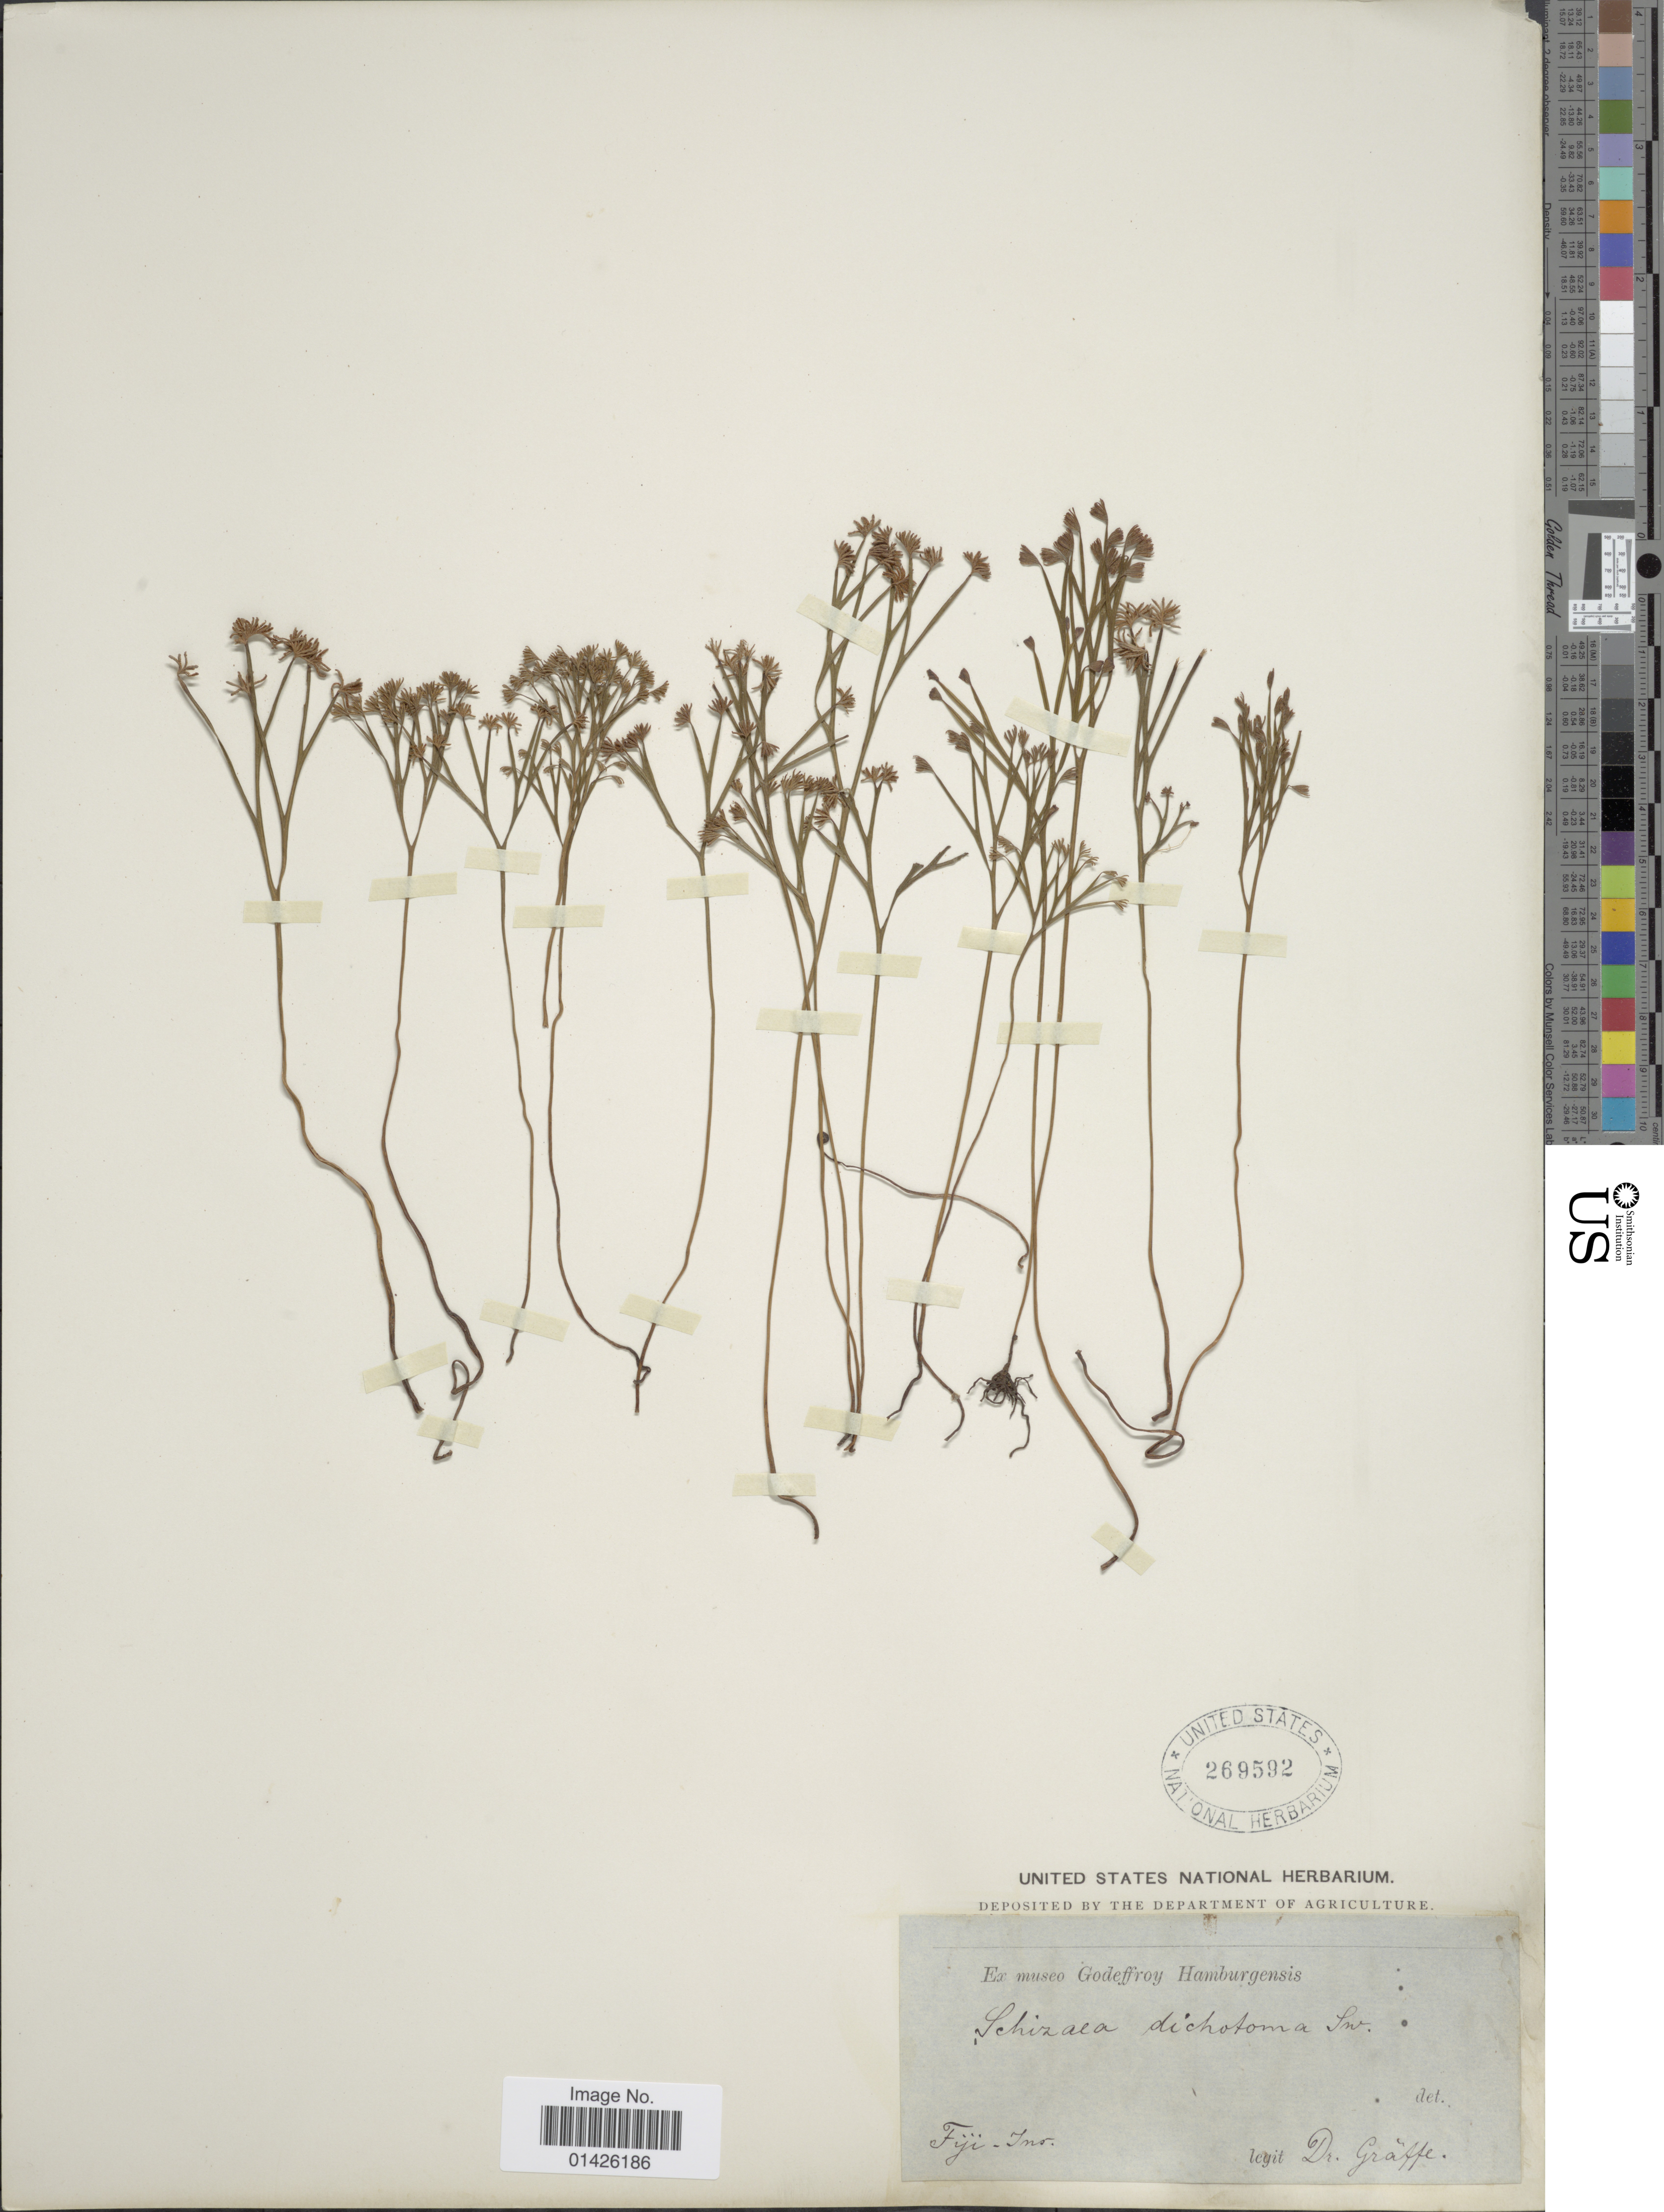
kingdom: Plantae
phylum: Tracheophyta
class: Polypodiopsida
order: Schizaeales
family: Schizaeaceae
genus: Schizaea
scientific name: Schizaea dichotoma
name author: (L.) J. Sm.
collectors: Graffe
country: Fiji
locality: Fiji-Ins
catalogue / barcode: US 269592